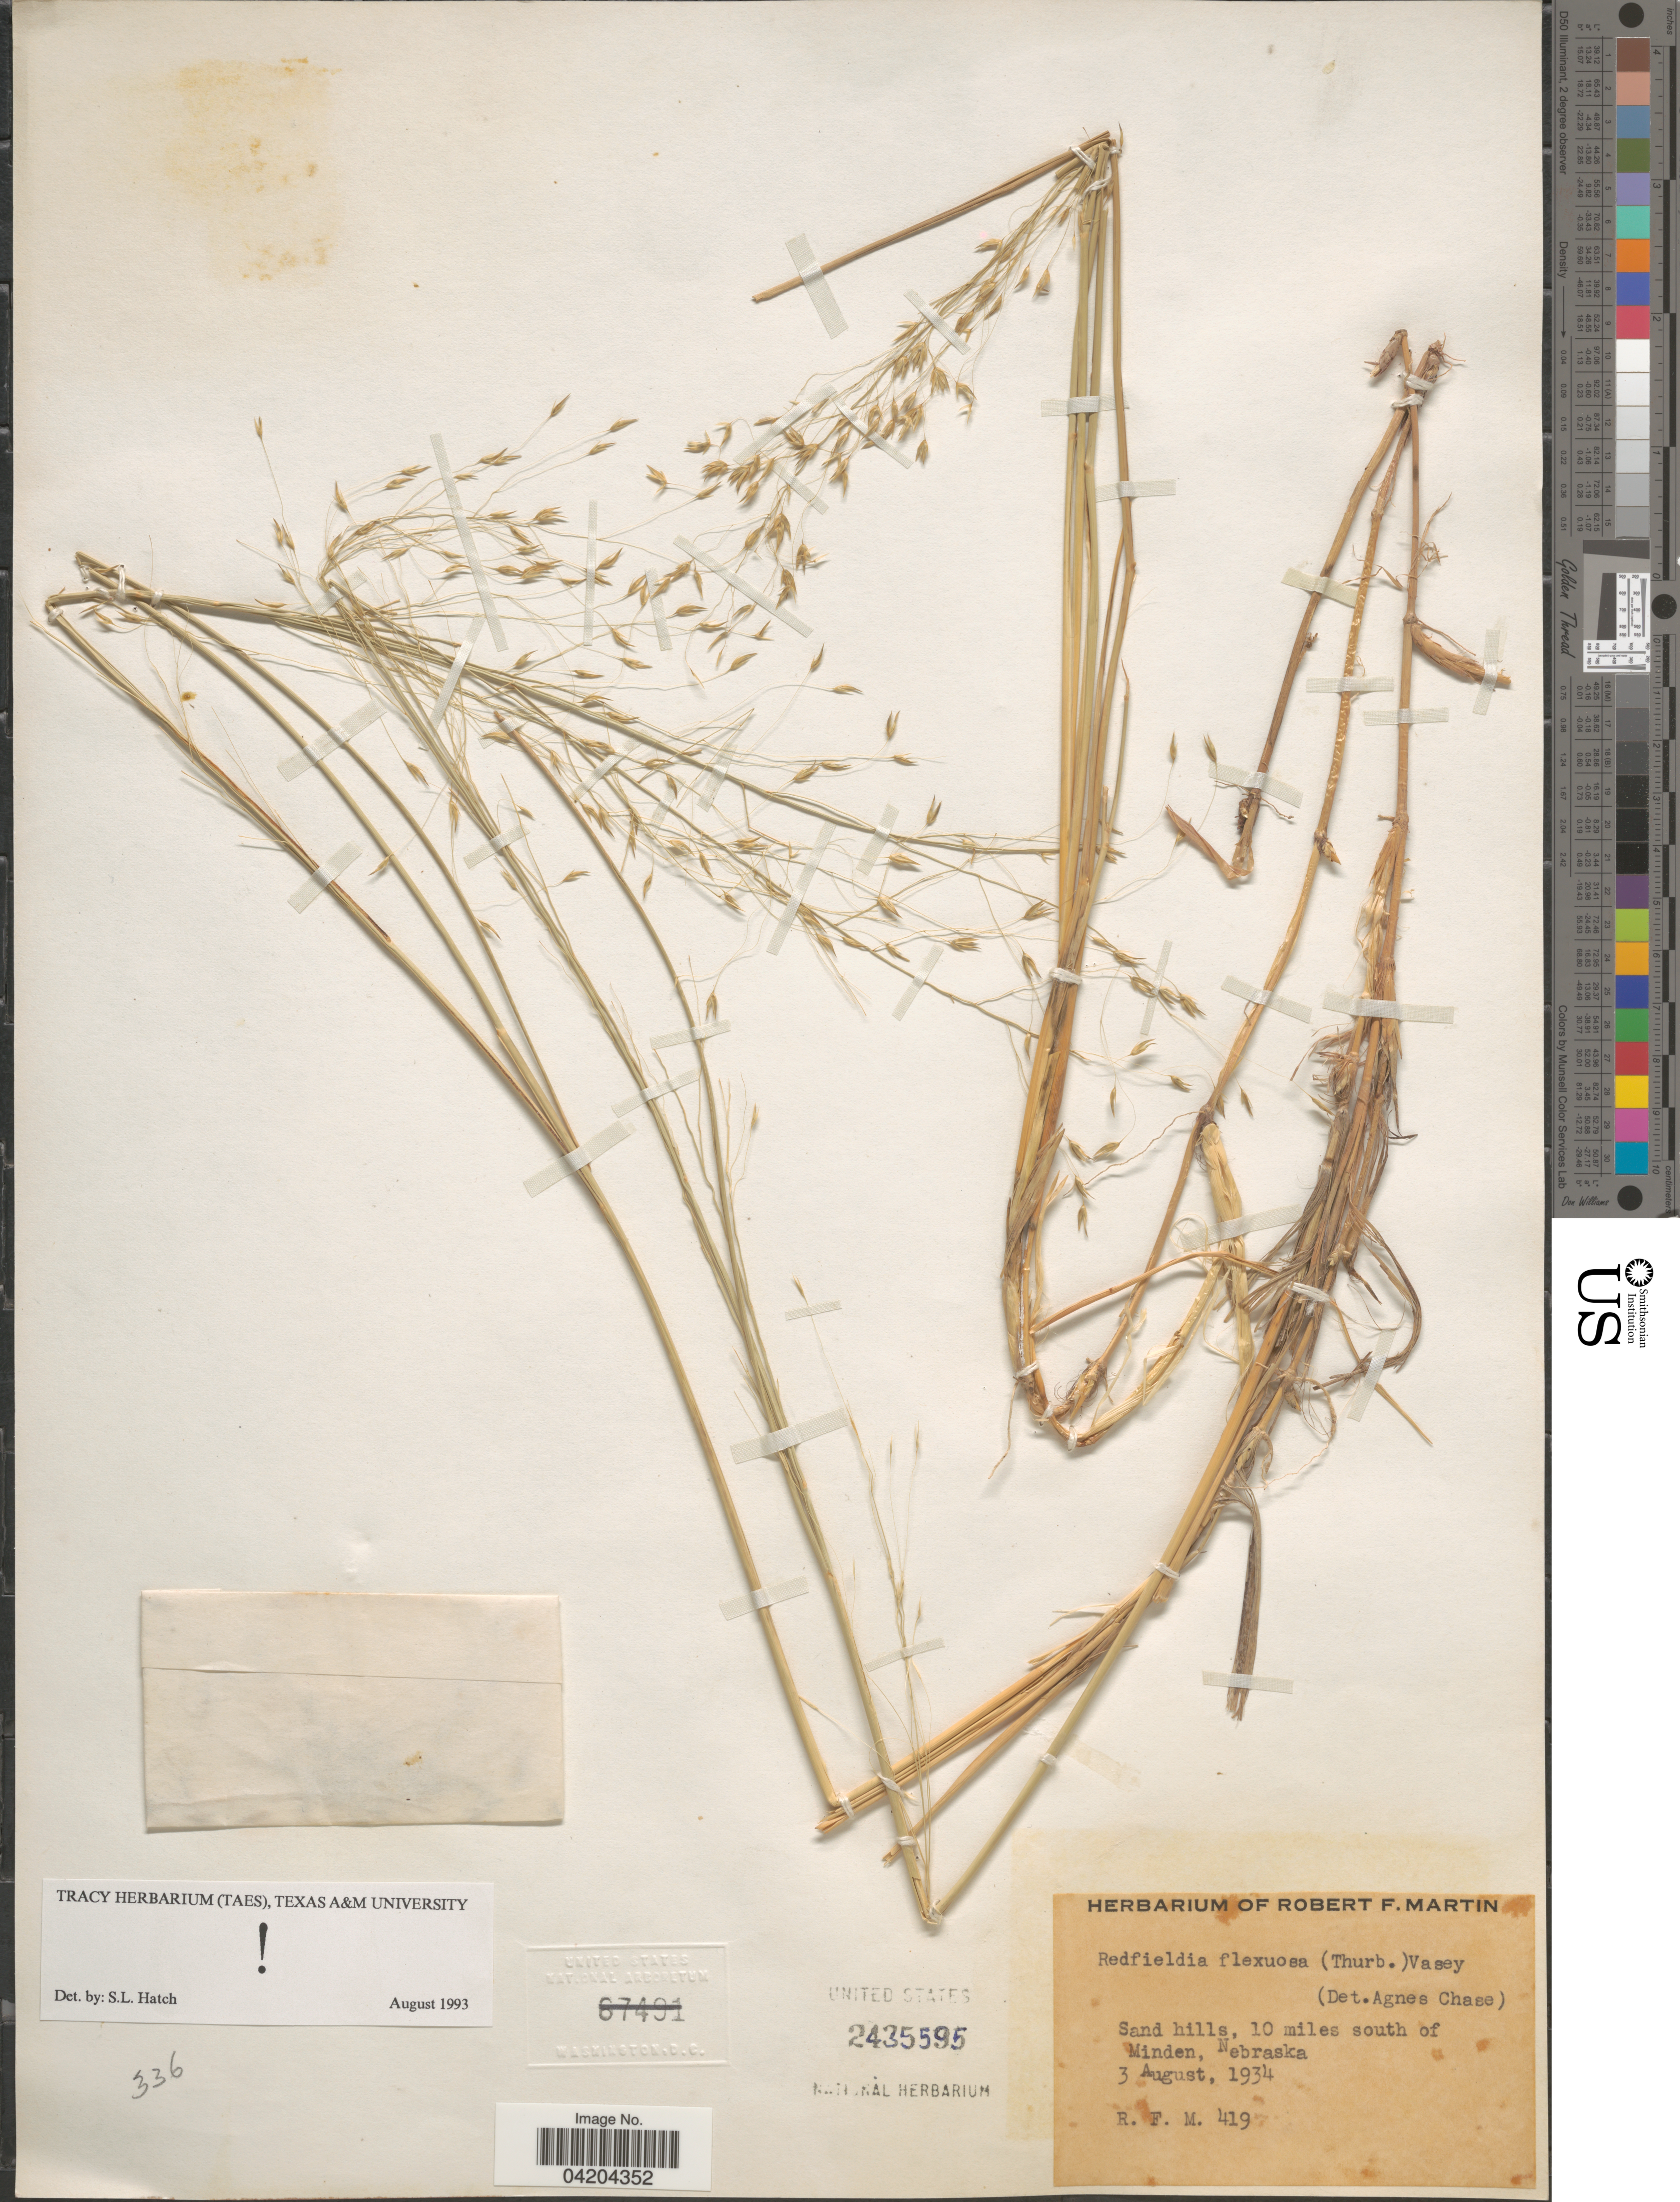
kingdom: Plantae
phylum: Tracheophyta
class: Liliopsida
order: Poales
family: Poaceae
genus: Muhlenbergia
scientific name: Muhlenbergia multiflora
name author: Columbus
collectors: R. F. Martin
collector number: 419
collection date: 1934-08-03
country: United States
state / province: Nebraska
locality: Sand hills, 10 miles south of Minden.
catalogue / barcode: US 2435595